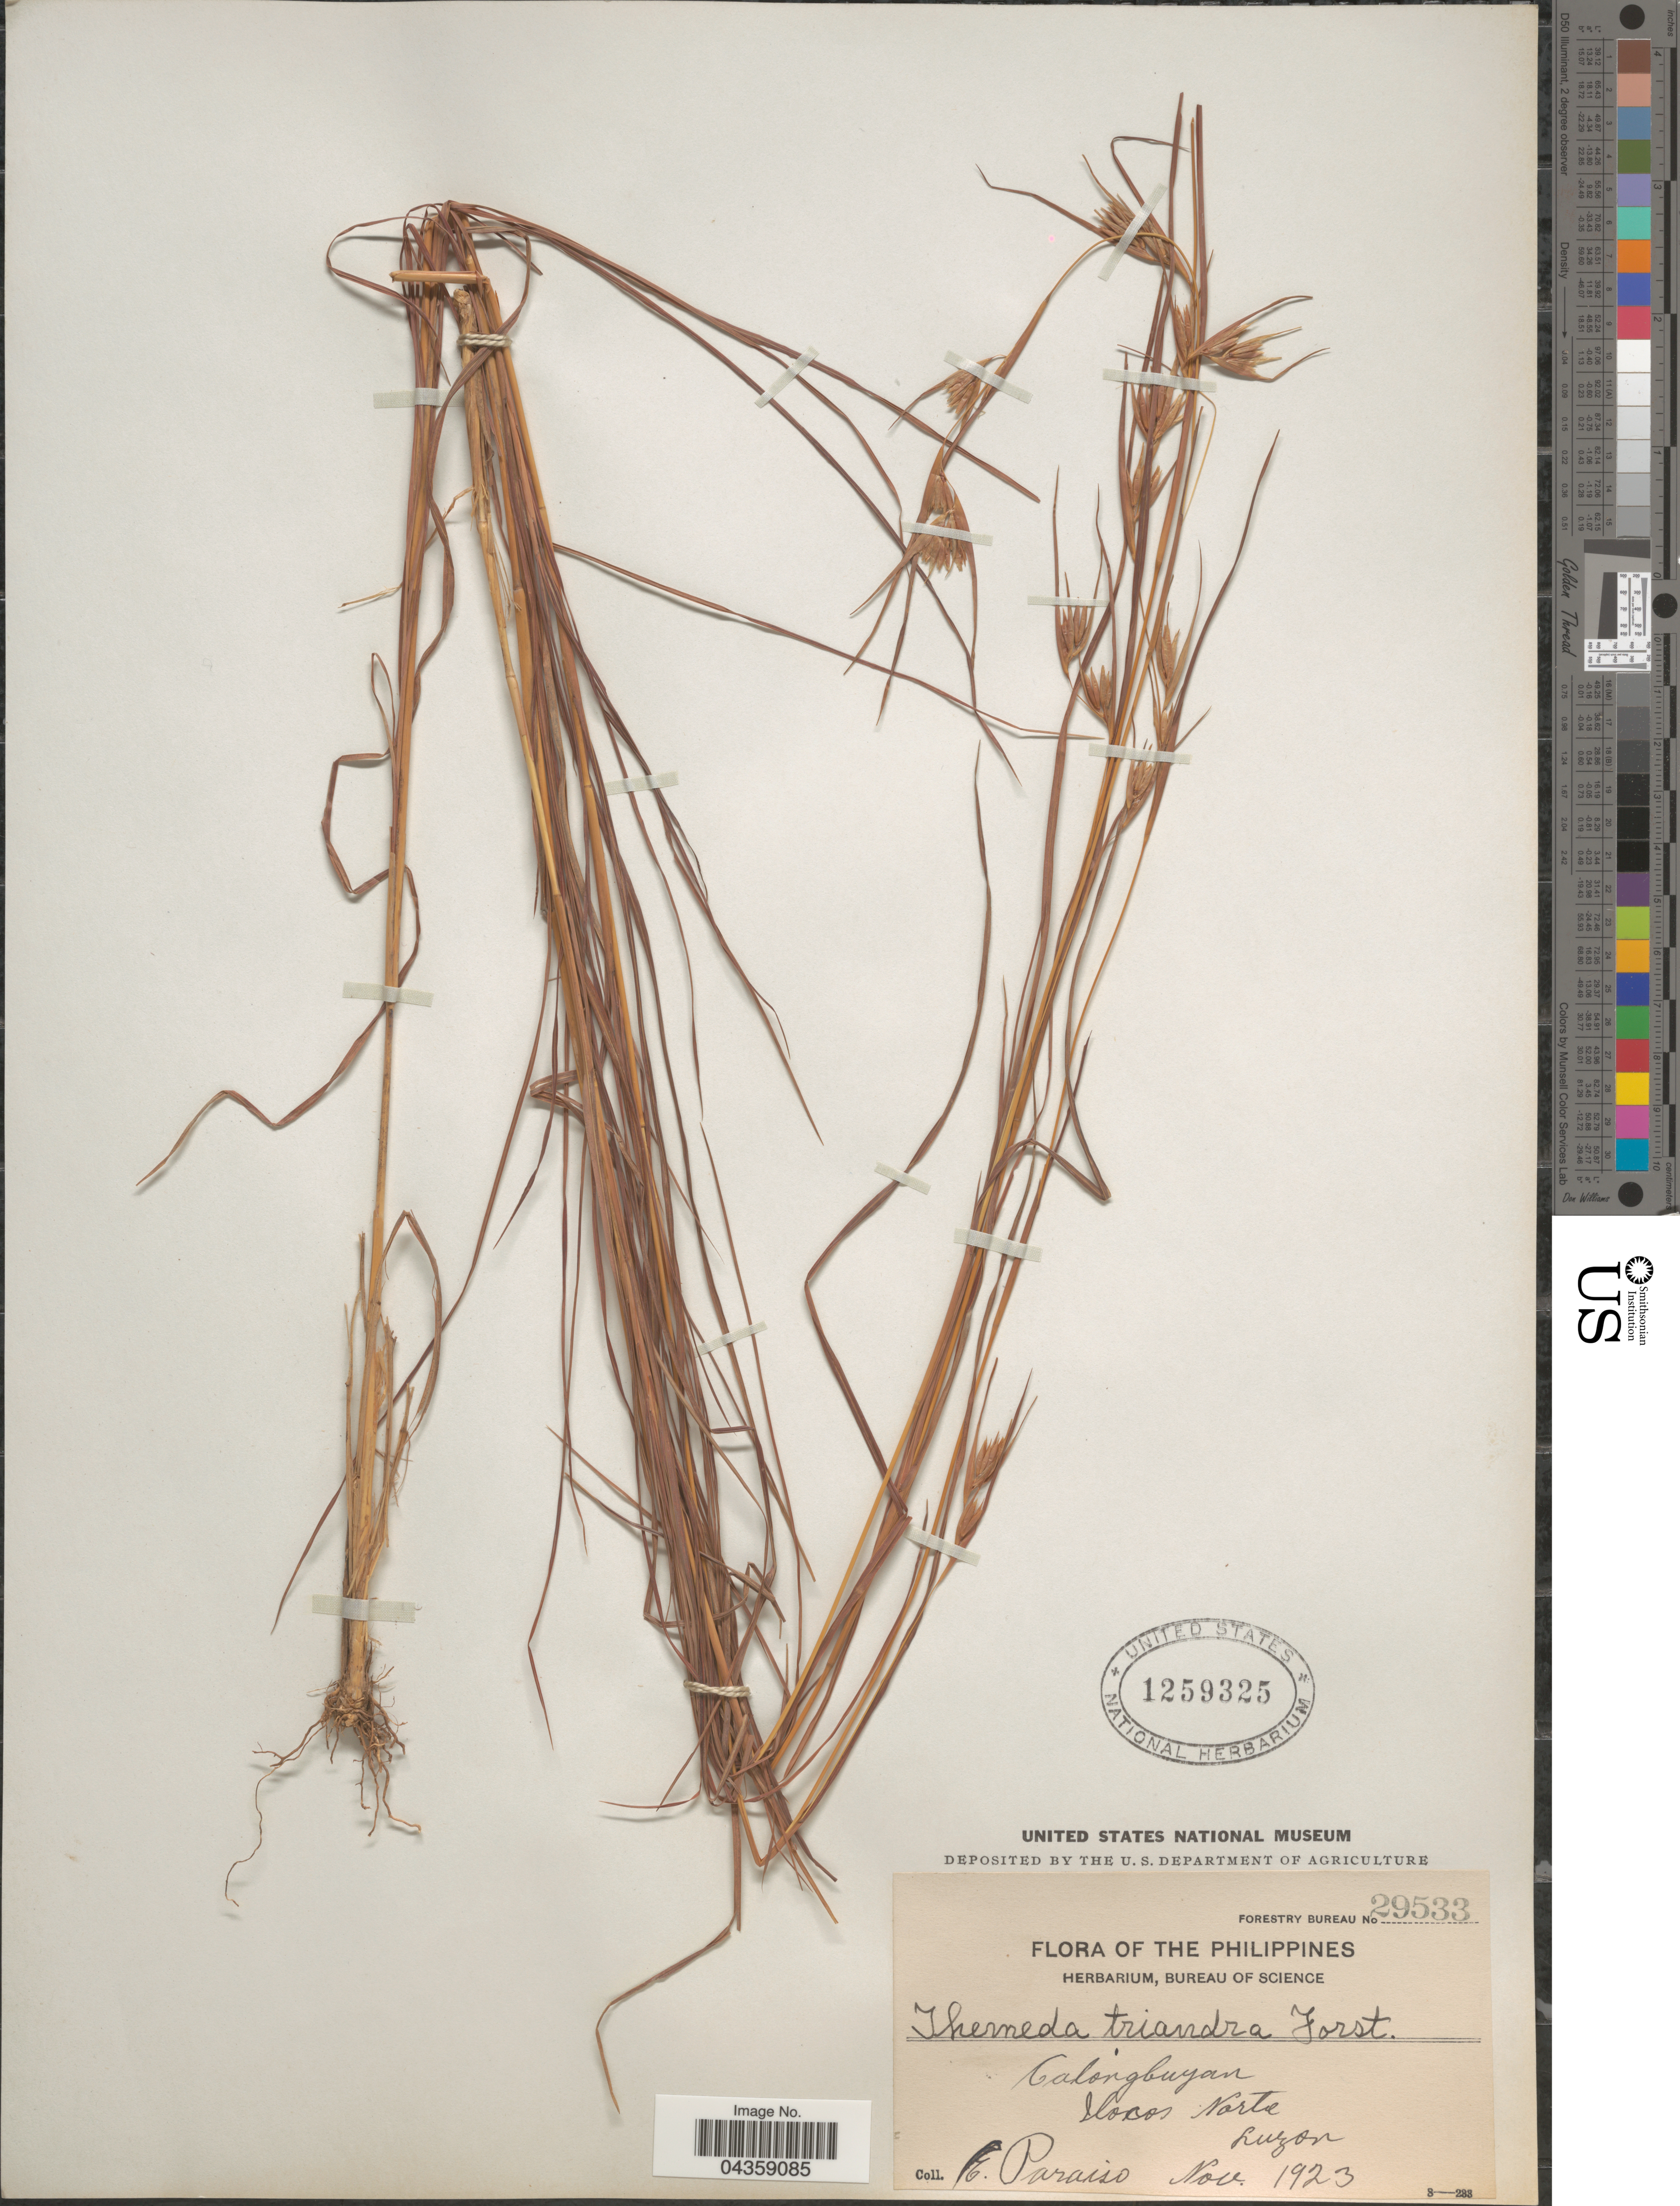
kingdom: Plantae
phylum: Tracheophyta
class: Liliopsida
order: Poales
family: Poaceae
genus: Themeda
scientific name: Themeda triandra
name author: Forssk.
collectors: E. Paraiso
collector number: Forestry Bureau 29533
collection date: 1923-11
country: Philippines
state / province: Ilocos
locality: Calongbuyan. Ilocos Norte. Luzon.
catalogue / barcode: US 1259325